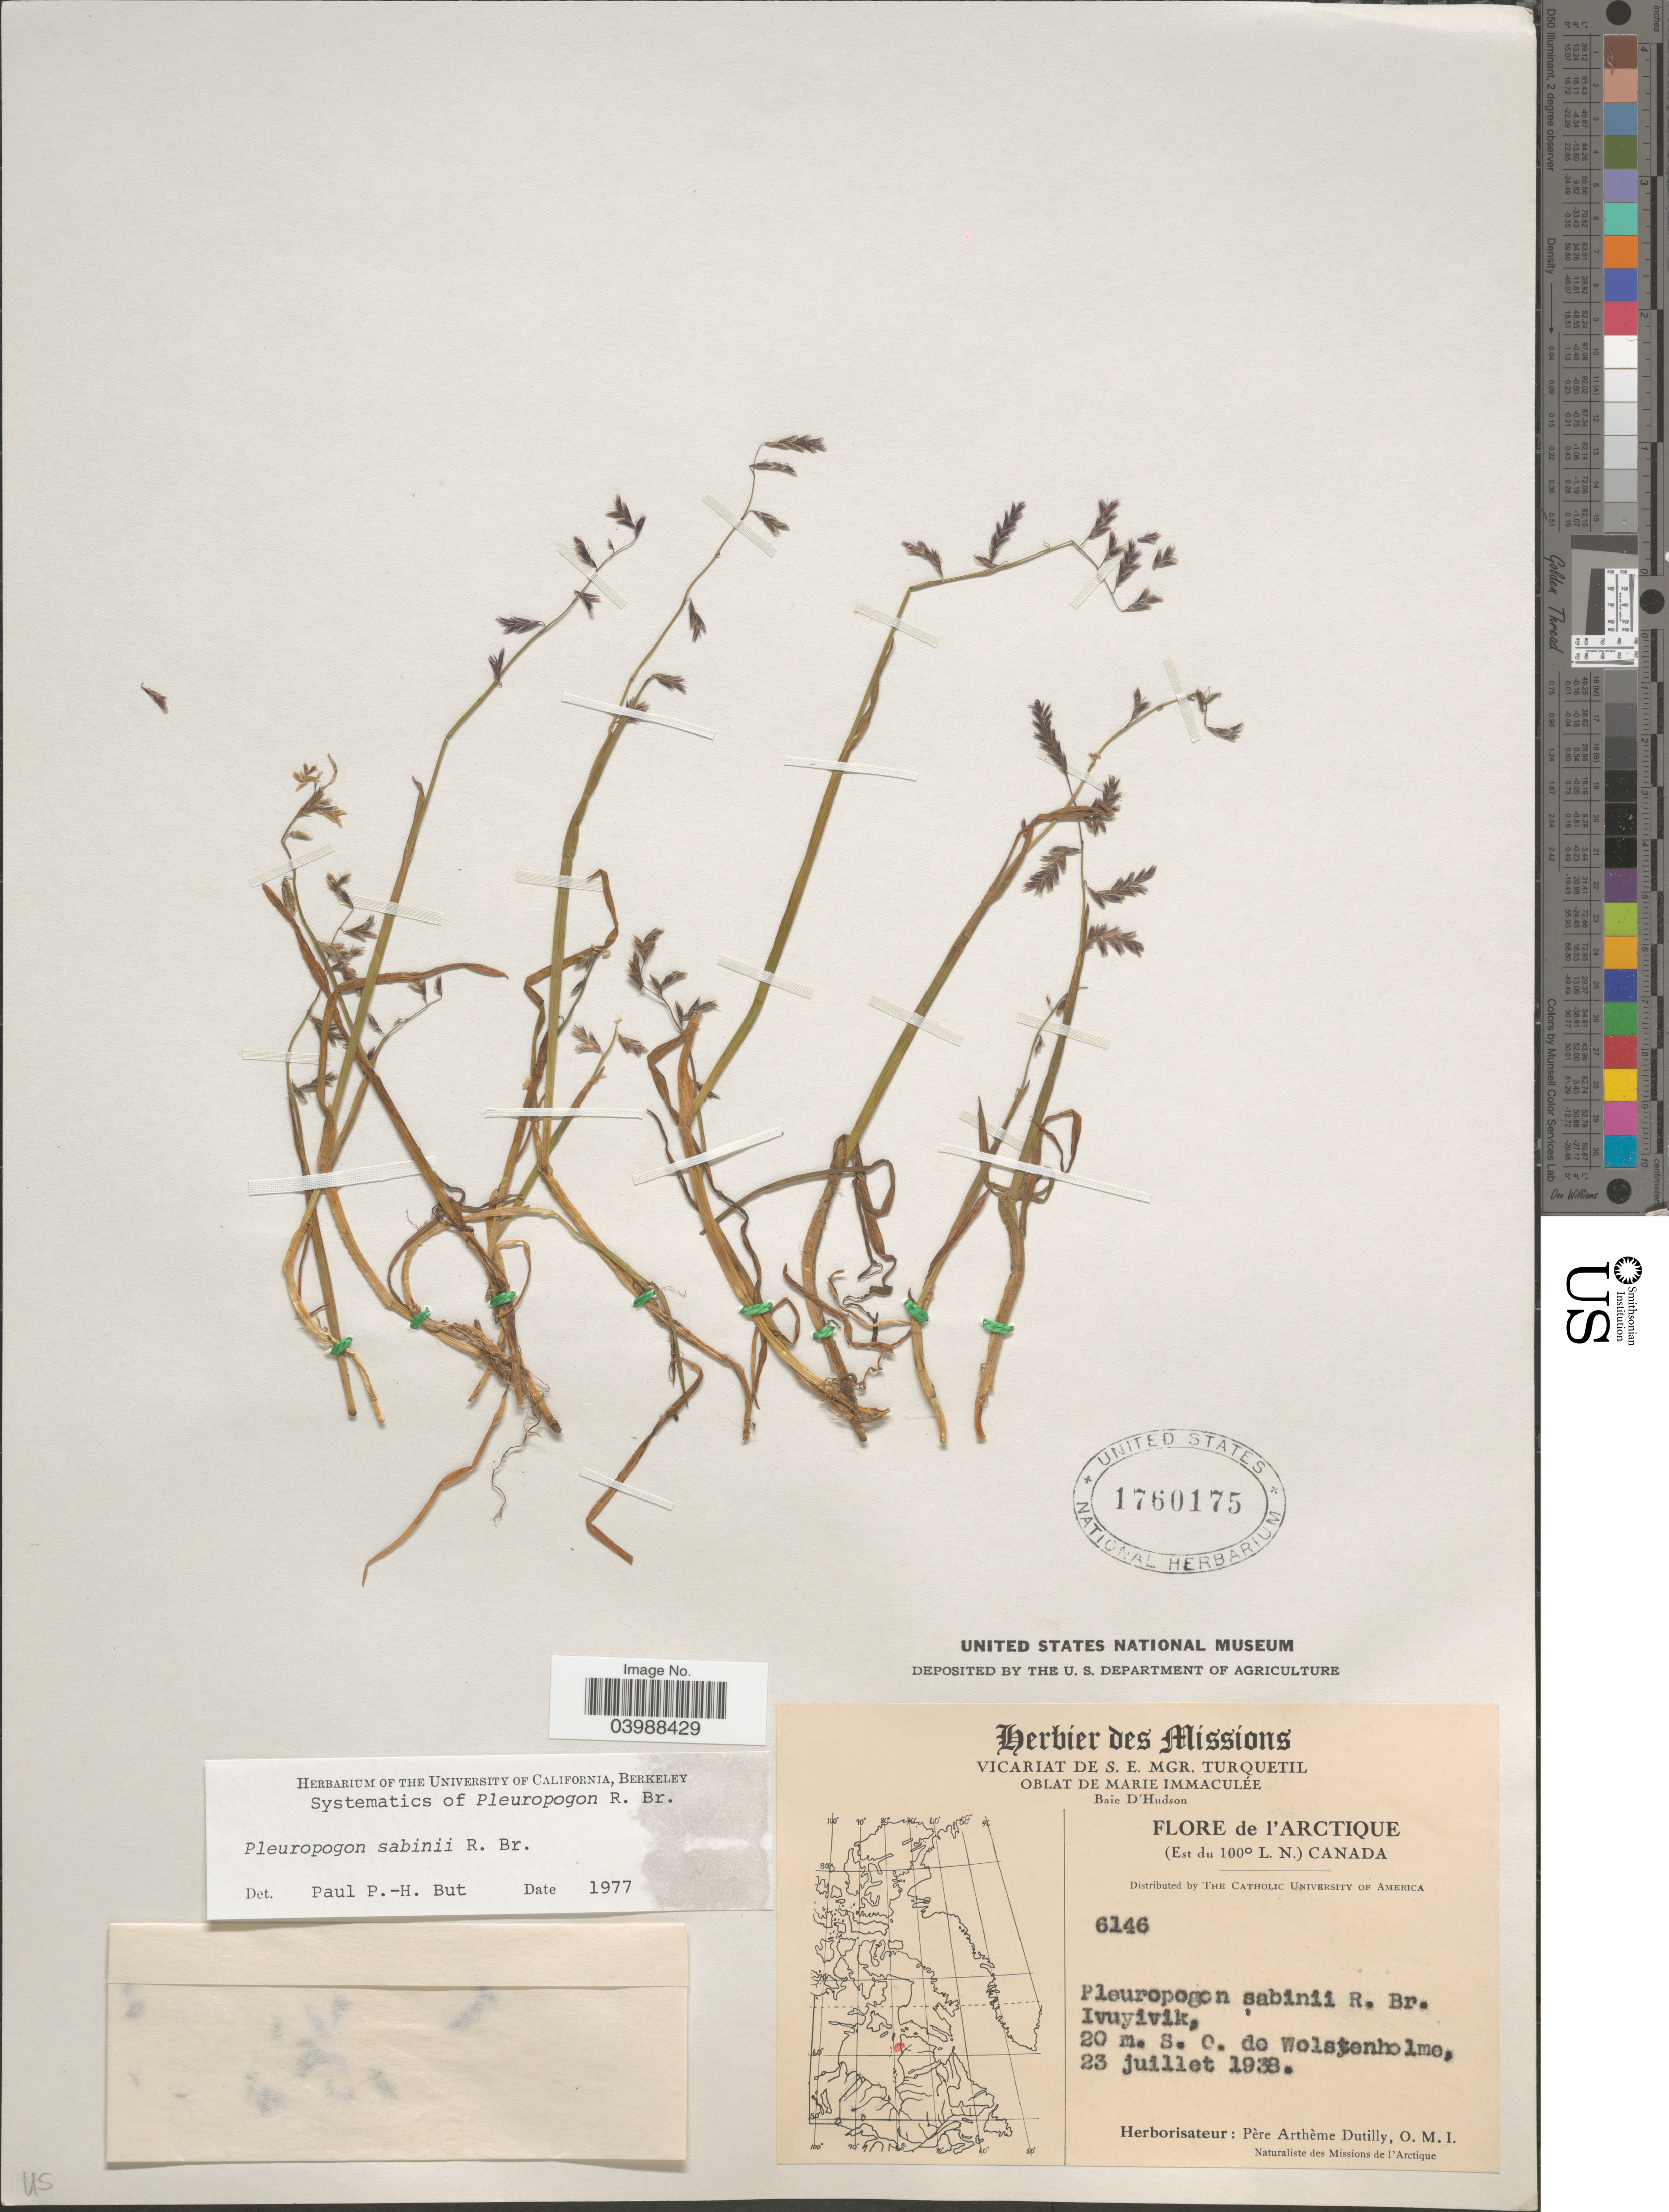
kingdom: Plantae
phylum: Tracheophyta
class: Liliopsida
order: Poales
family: Poaceae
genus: Pleuropogon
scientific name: Pleuropogon sabinei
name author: R. Br.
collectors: P. Dutilly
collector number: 6146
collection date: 1938-07-23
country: Canada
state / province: Quebec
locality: L'Arctique. Ivuyivik, 20 m. S.O. de Wolstenholme.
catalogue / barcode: US 1760175